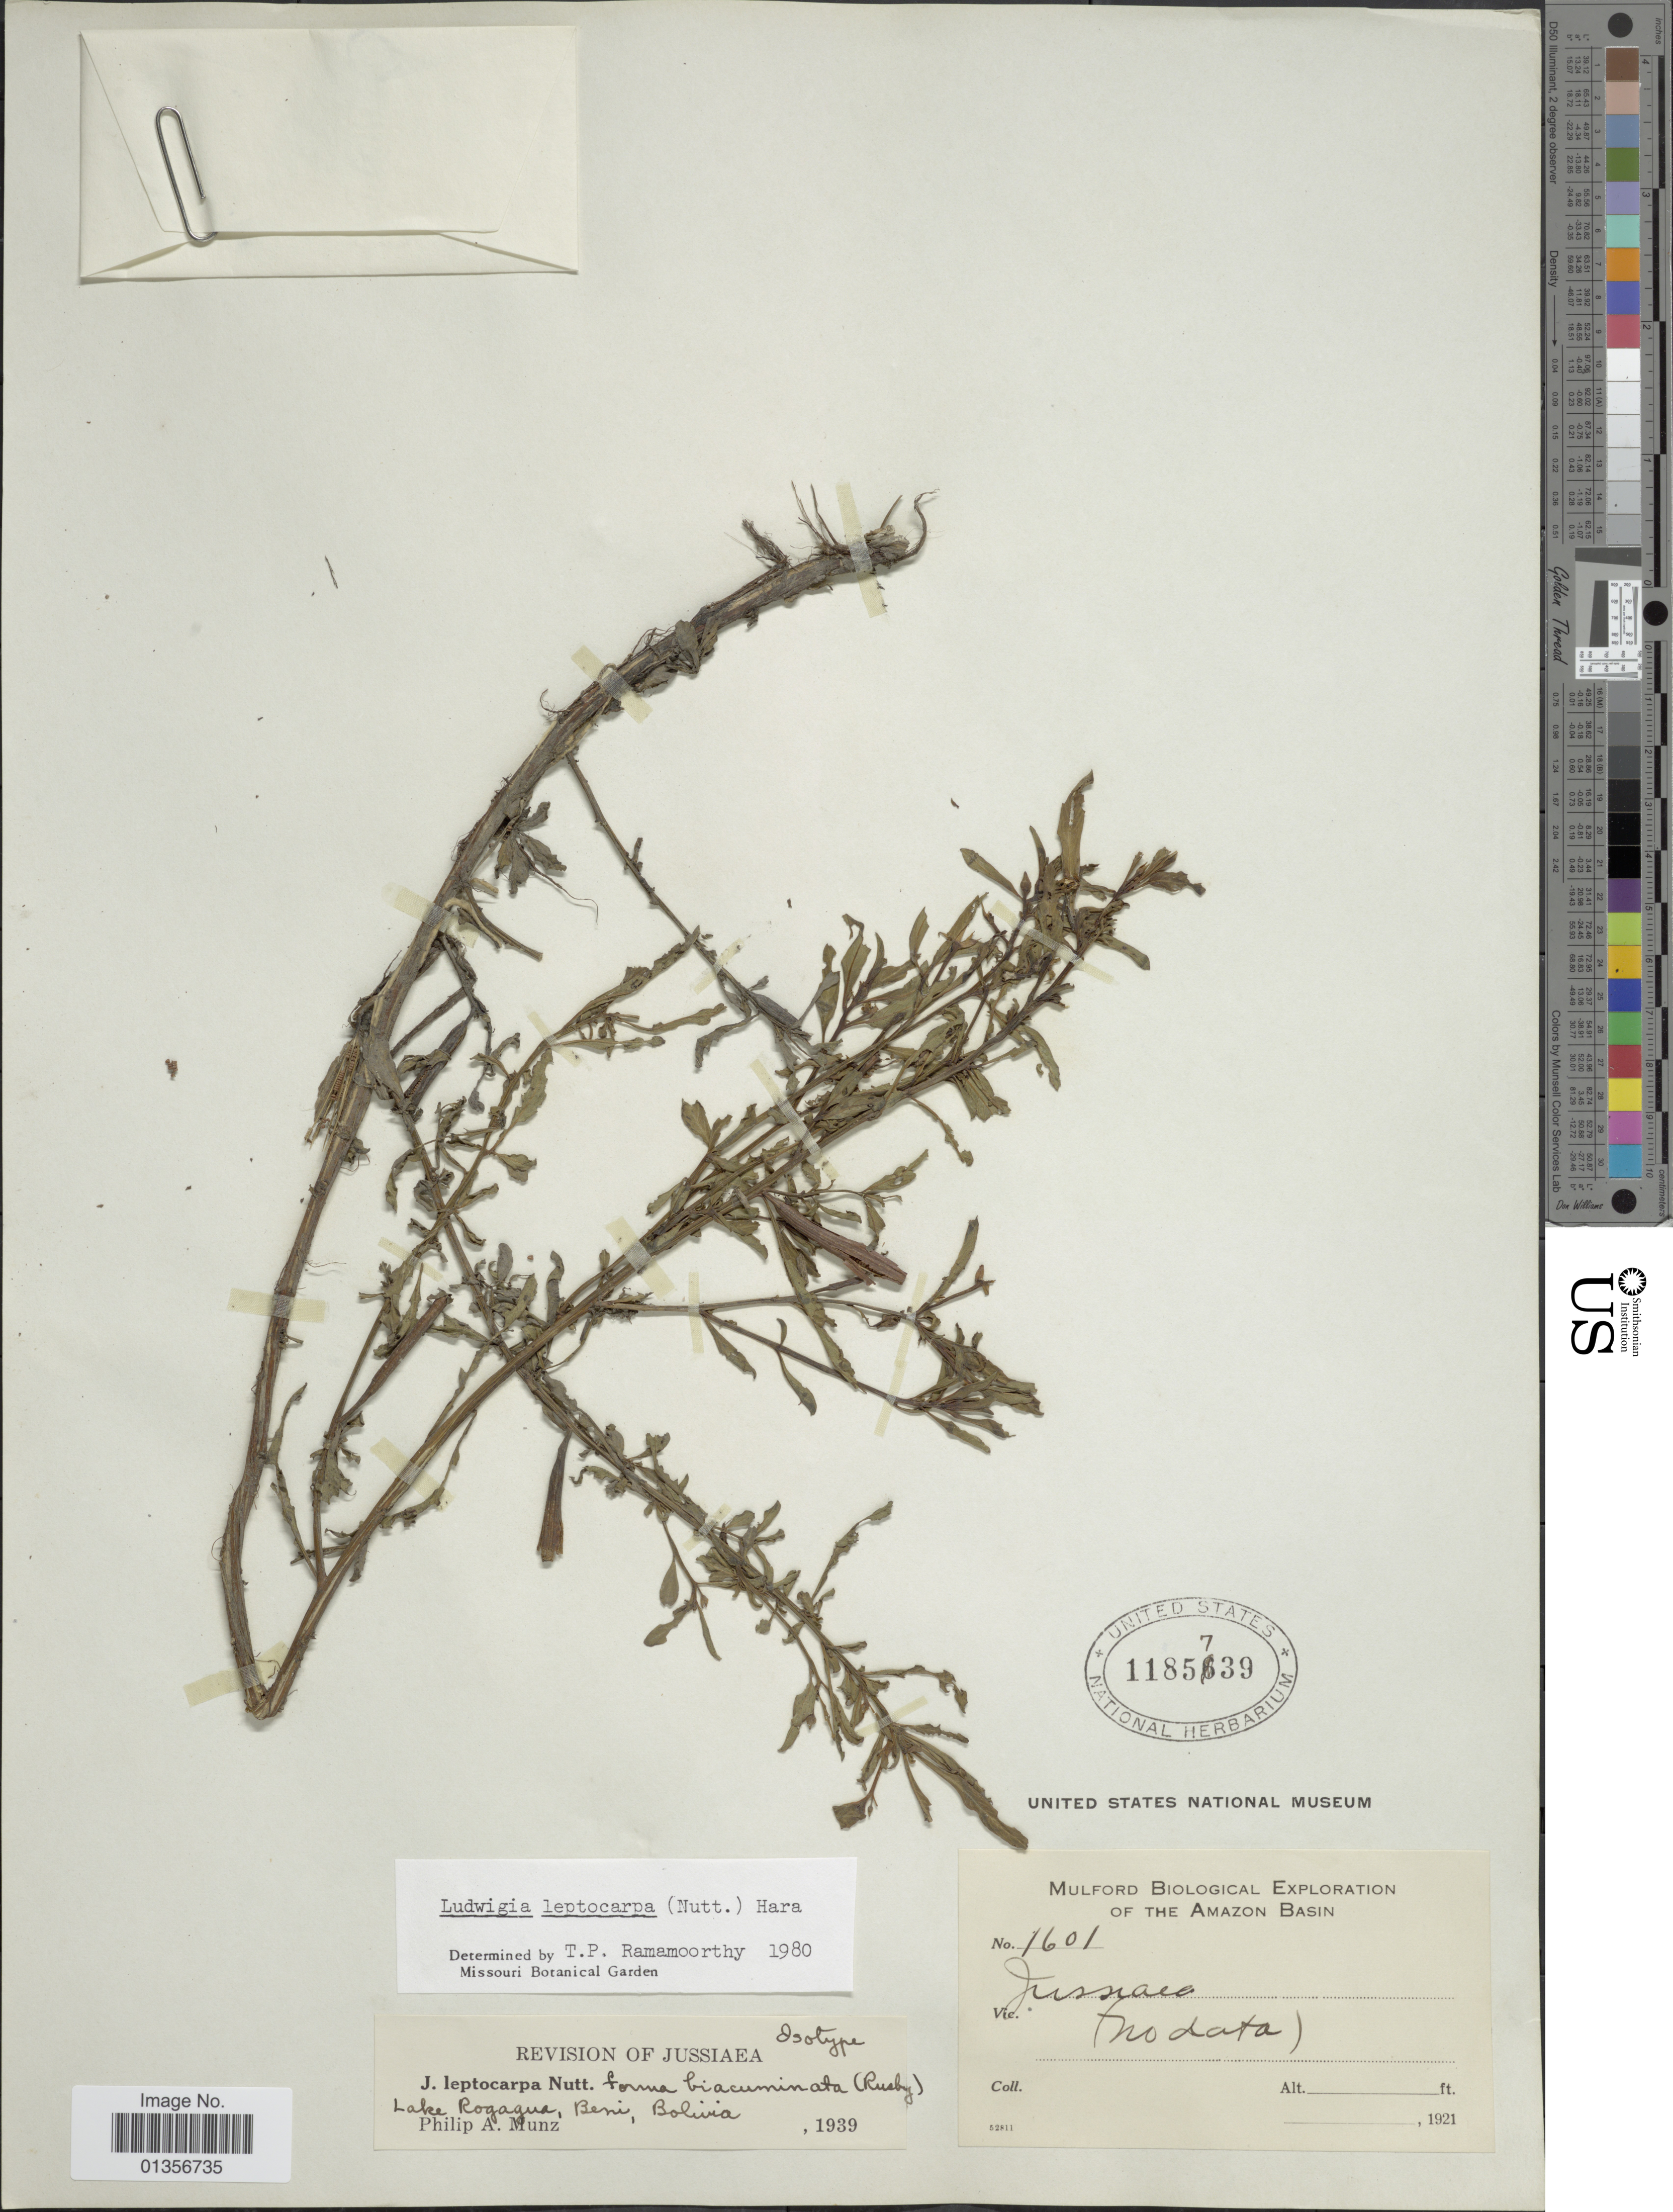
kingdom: Plantae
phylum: Tracheophyta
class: Magnoliopsida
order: Myrtales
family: Onagraceae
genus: Ludwigia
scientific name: Ludwigia leptocarpa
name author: (Nutt.) H. Hara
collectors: P. A. Munz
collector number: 1601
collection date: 1921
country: Bolivia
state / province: Beni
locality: Lake Rogagua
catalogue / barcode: US 1185739